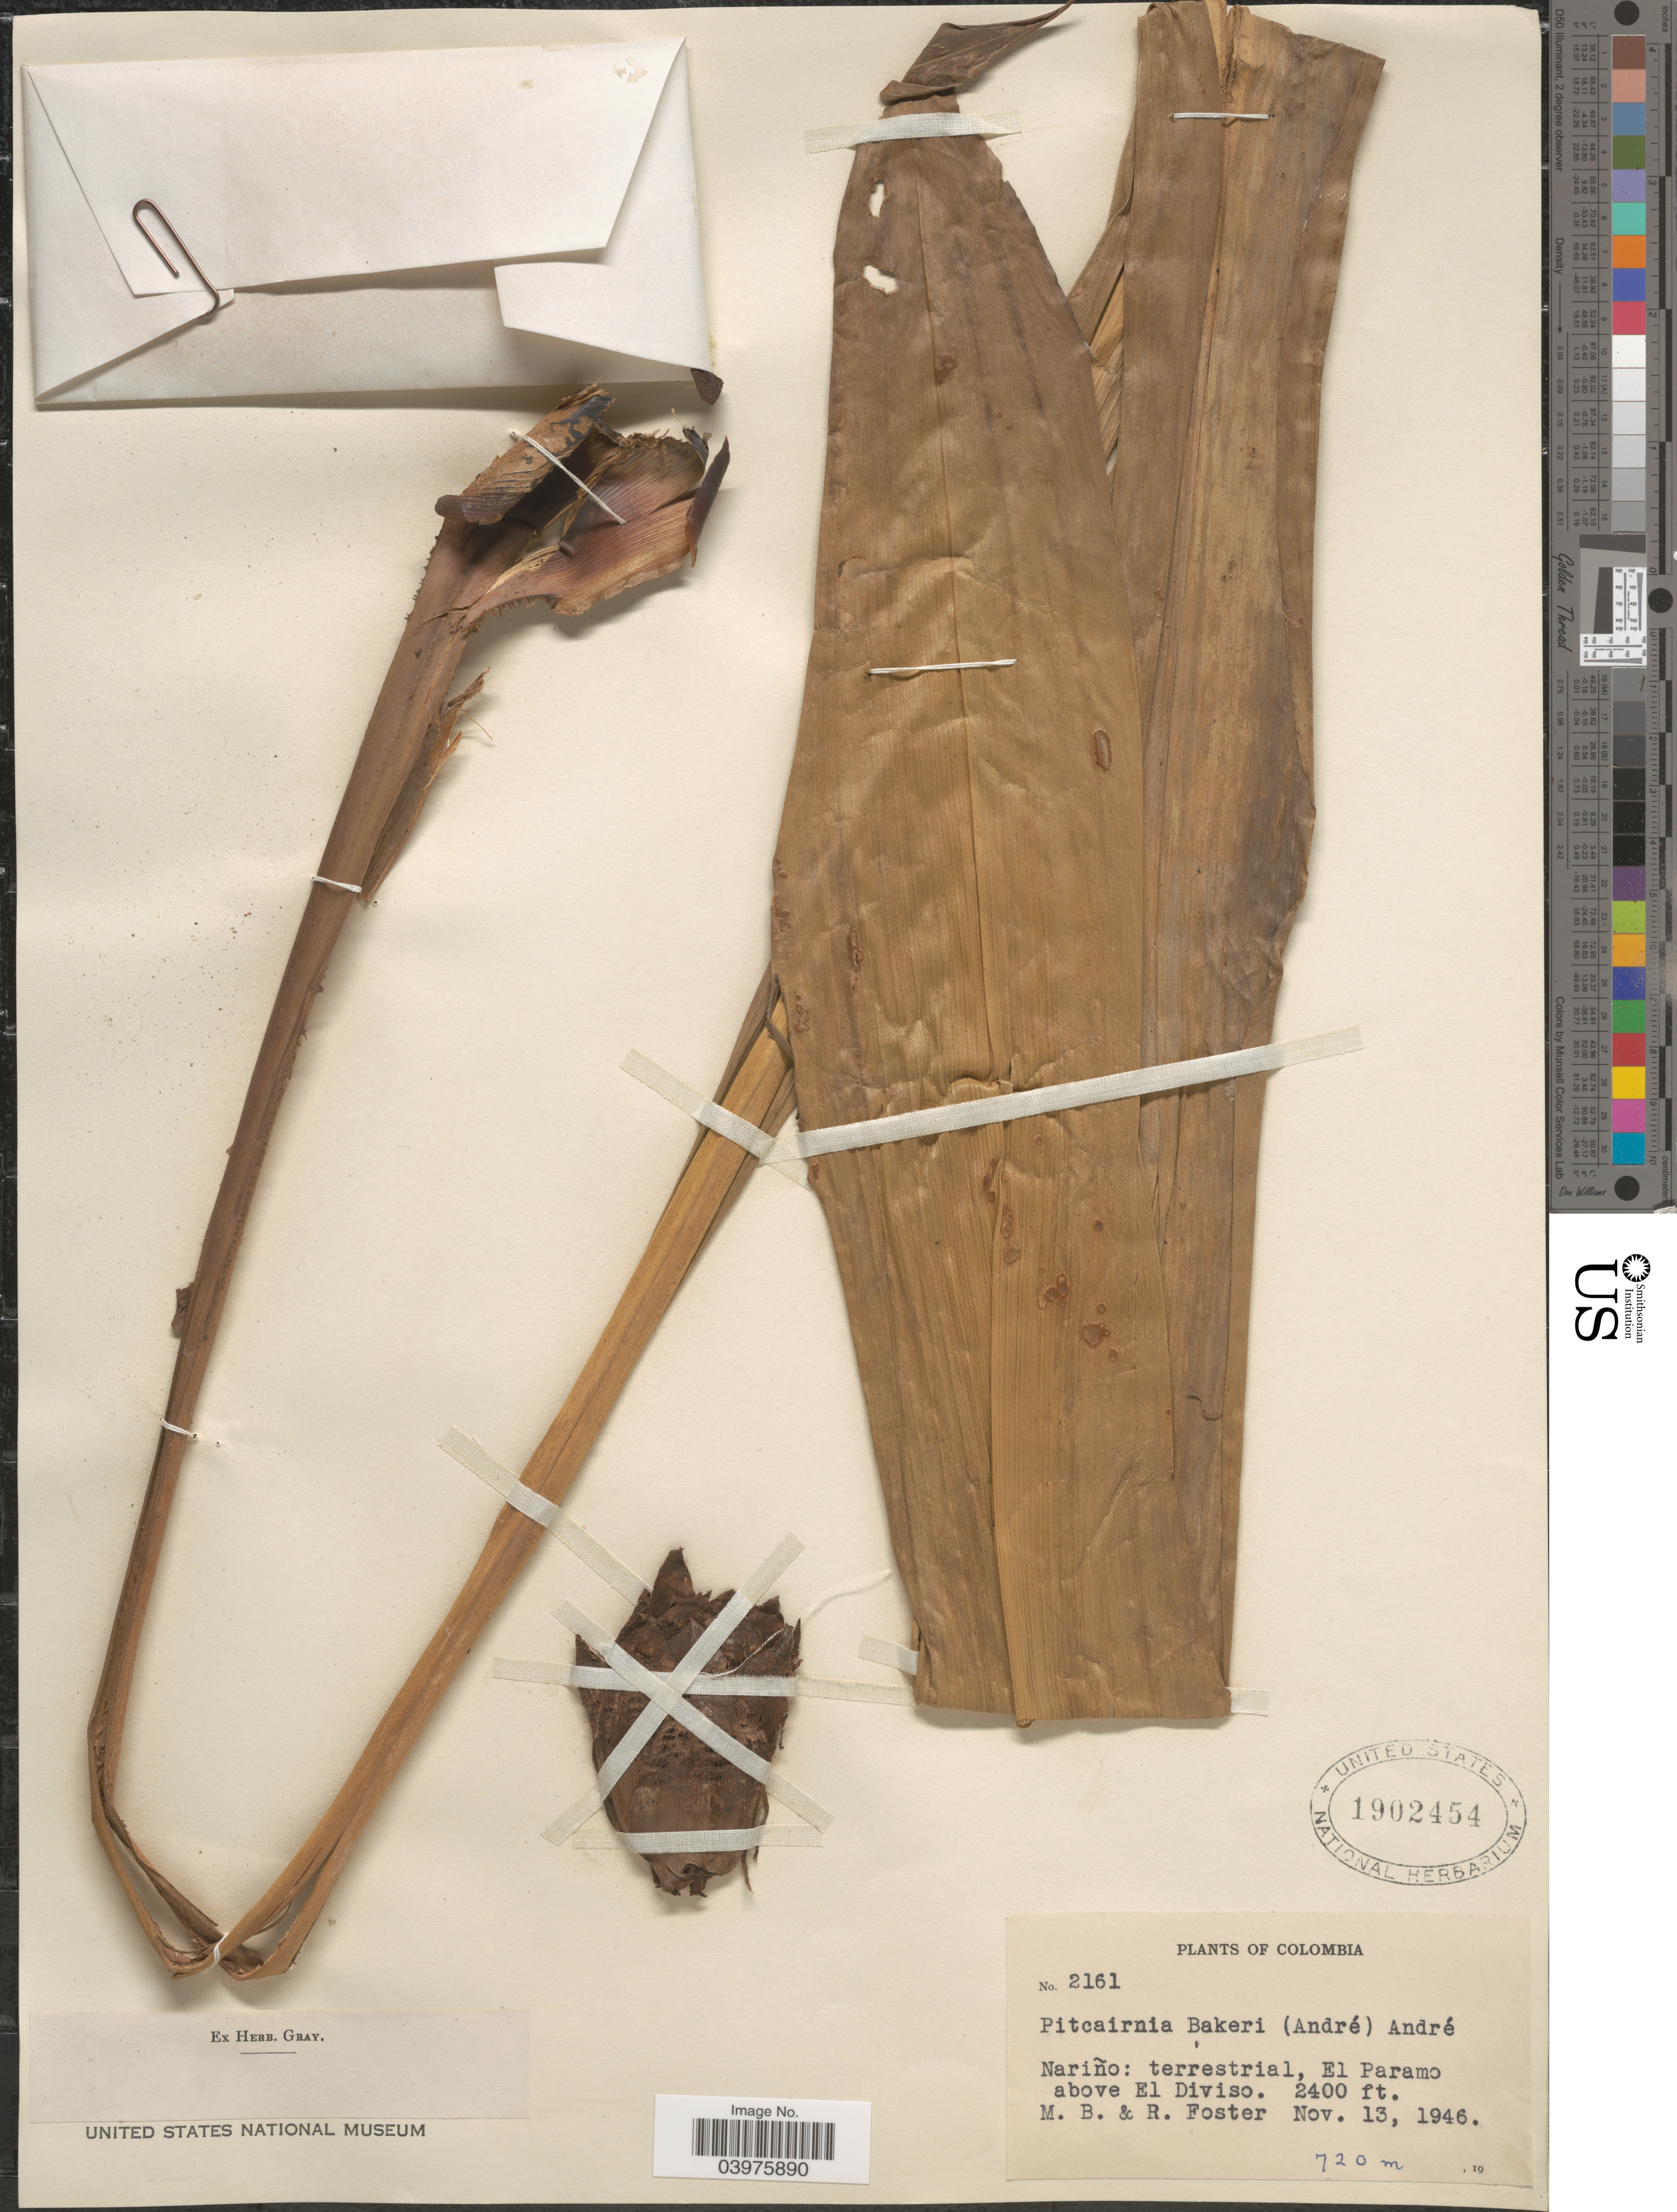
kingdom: Plantae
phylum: Tracheophyta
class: Liliopsida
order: Poales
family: Bromeliaceae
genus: Pitcairnia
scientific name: Pitcairnia bakeri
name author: (André) André ex Mez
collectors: M. B. Foster & R. Foster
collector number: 2161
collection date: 1946-11-13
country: Colombia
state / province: Nariño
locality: Terrestrial, El Paramo above El Diviso.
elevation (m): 720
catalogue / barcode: US 1902454